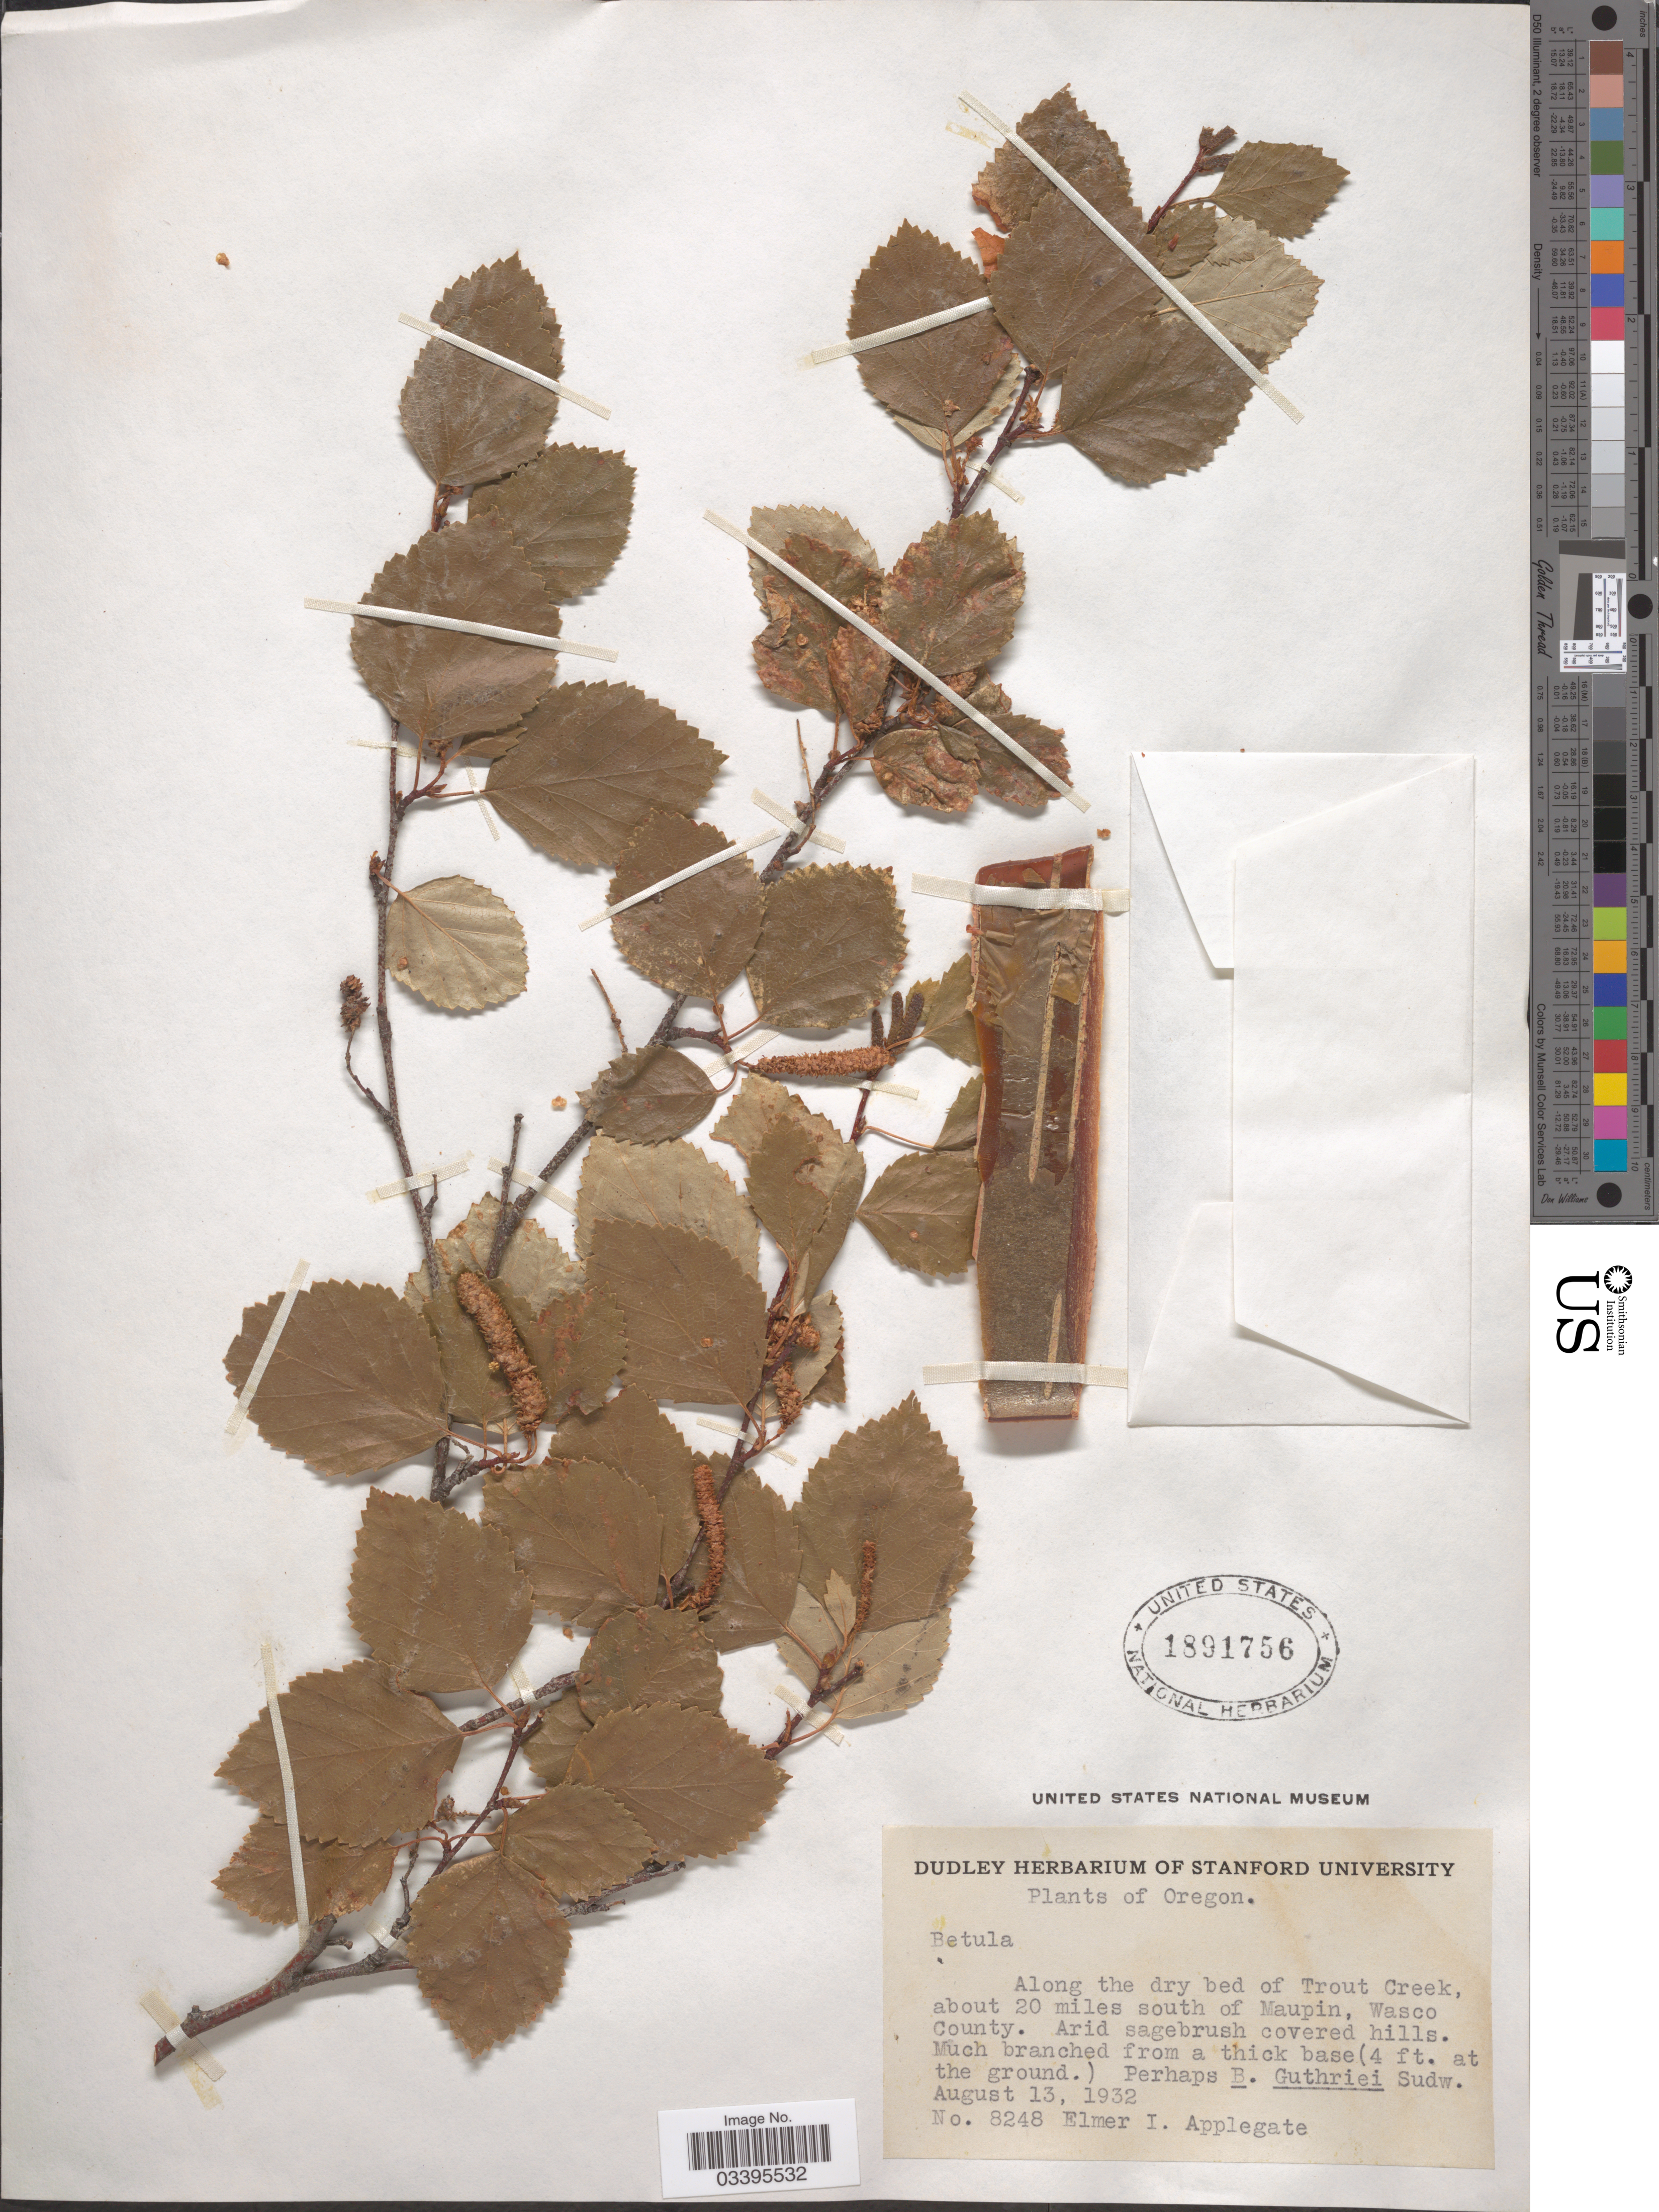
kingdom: Plantae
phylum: Tracheophyta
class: Magnoliopsida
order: Fagales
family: Betulaceae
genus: Betula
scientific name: Betula guthriei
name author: Sudw.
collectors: E. I. Applegate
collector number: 8248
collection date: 1932-08-13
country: United States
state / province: Oregon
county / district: Wasco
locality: Along the dry bed of Trout Creek, about 20 miles south of Maupin, Wasco County.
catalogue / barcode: US 1891756